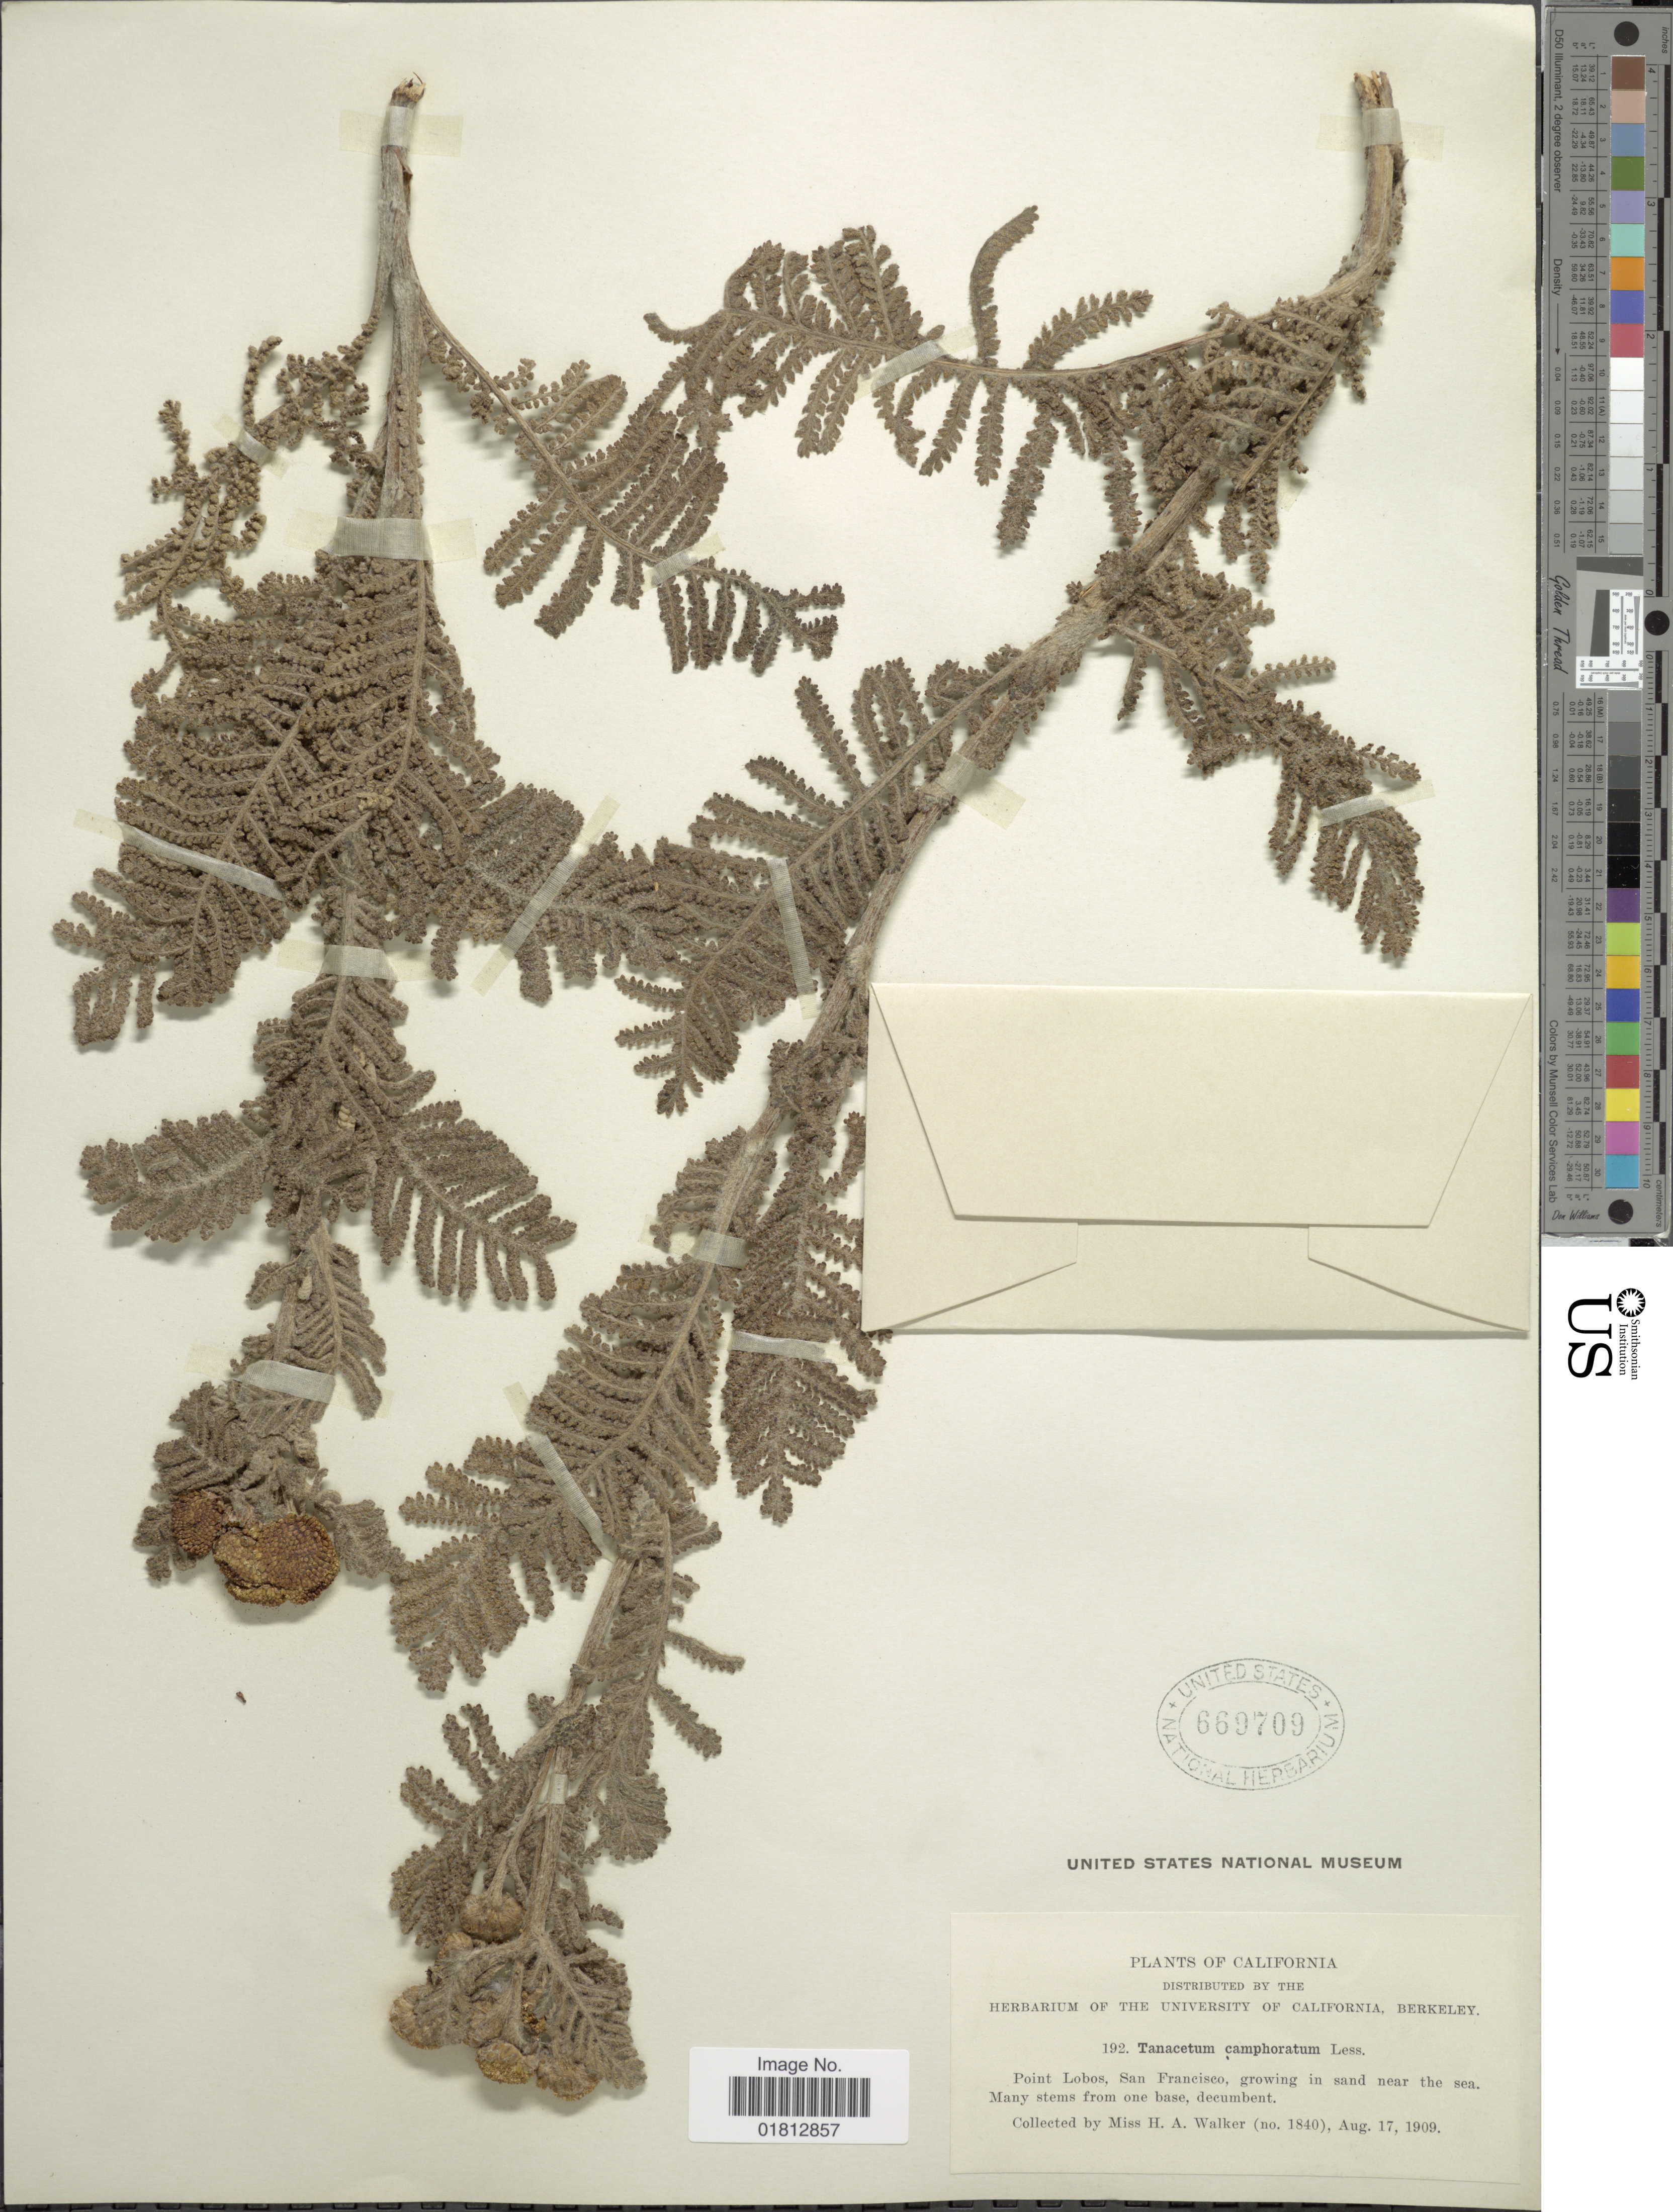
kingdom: Plantae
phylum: Tracheophyta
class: Magnoliopsida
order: Asterales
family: Asteraceae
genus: Tanacetum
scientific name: Tanacetum camphoratum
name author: Less.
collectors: H. Walker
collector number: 1840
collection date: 1909-08-17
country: United States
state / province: California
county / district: San Francisco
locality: Point Lobos, San Francisco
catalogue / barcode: US 669709